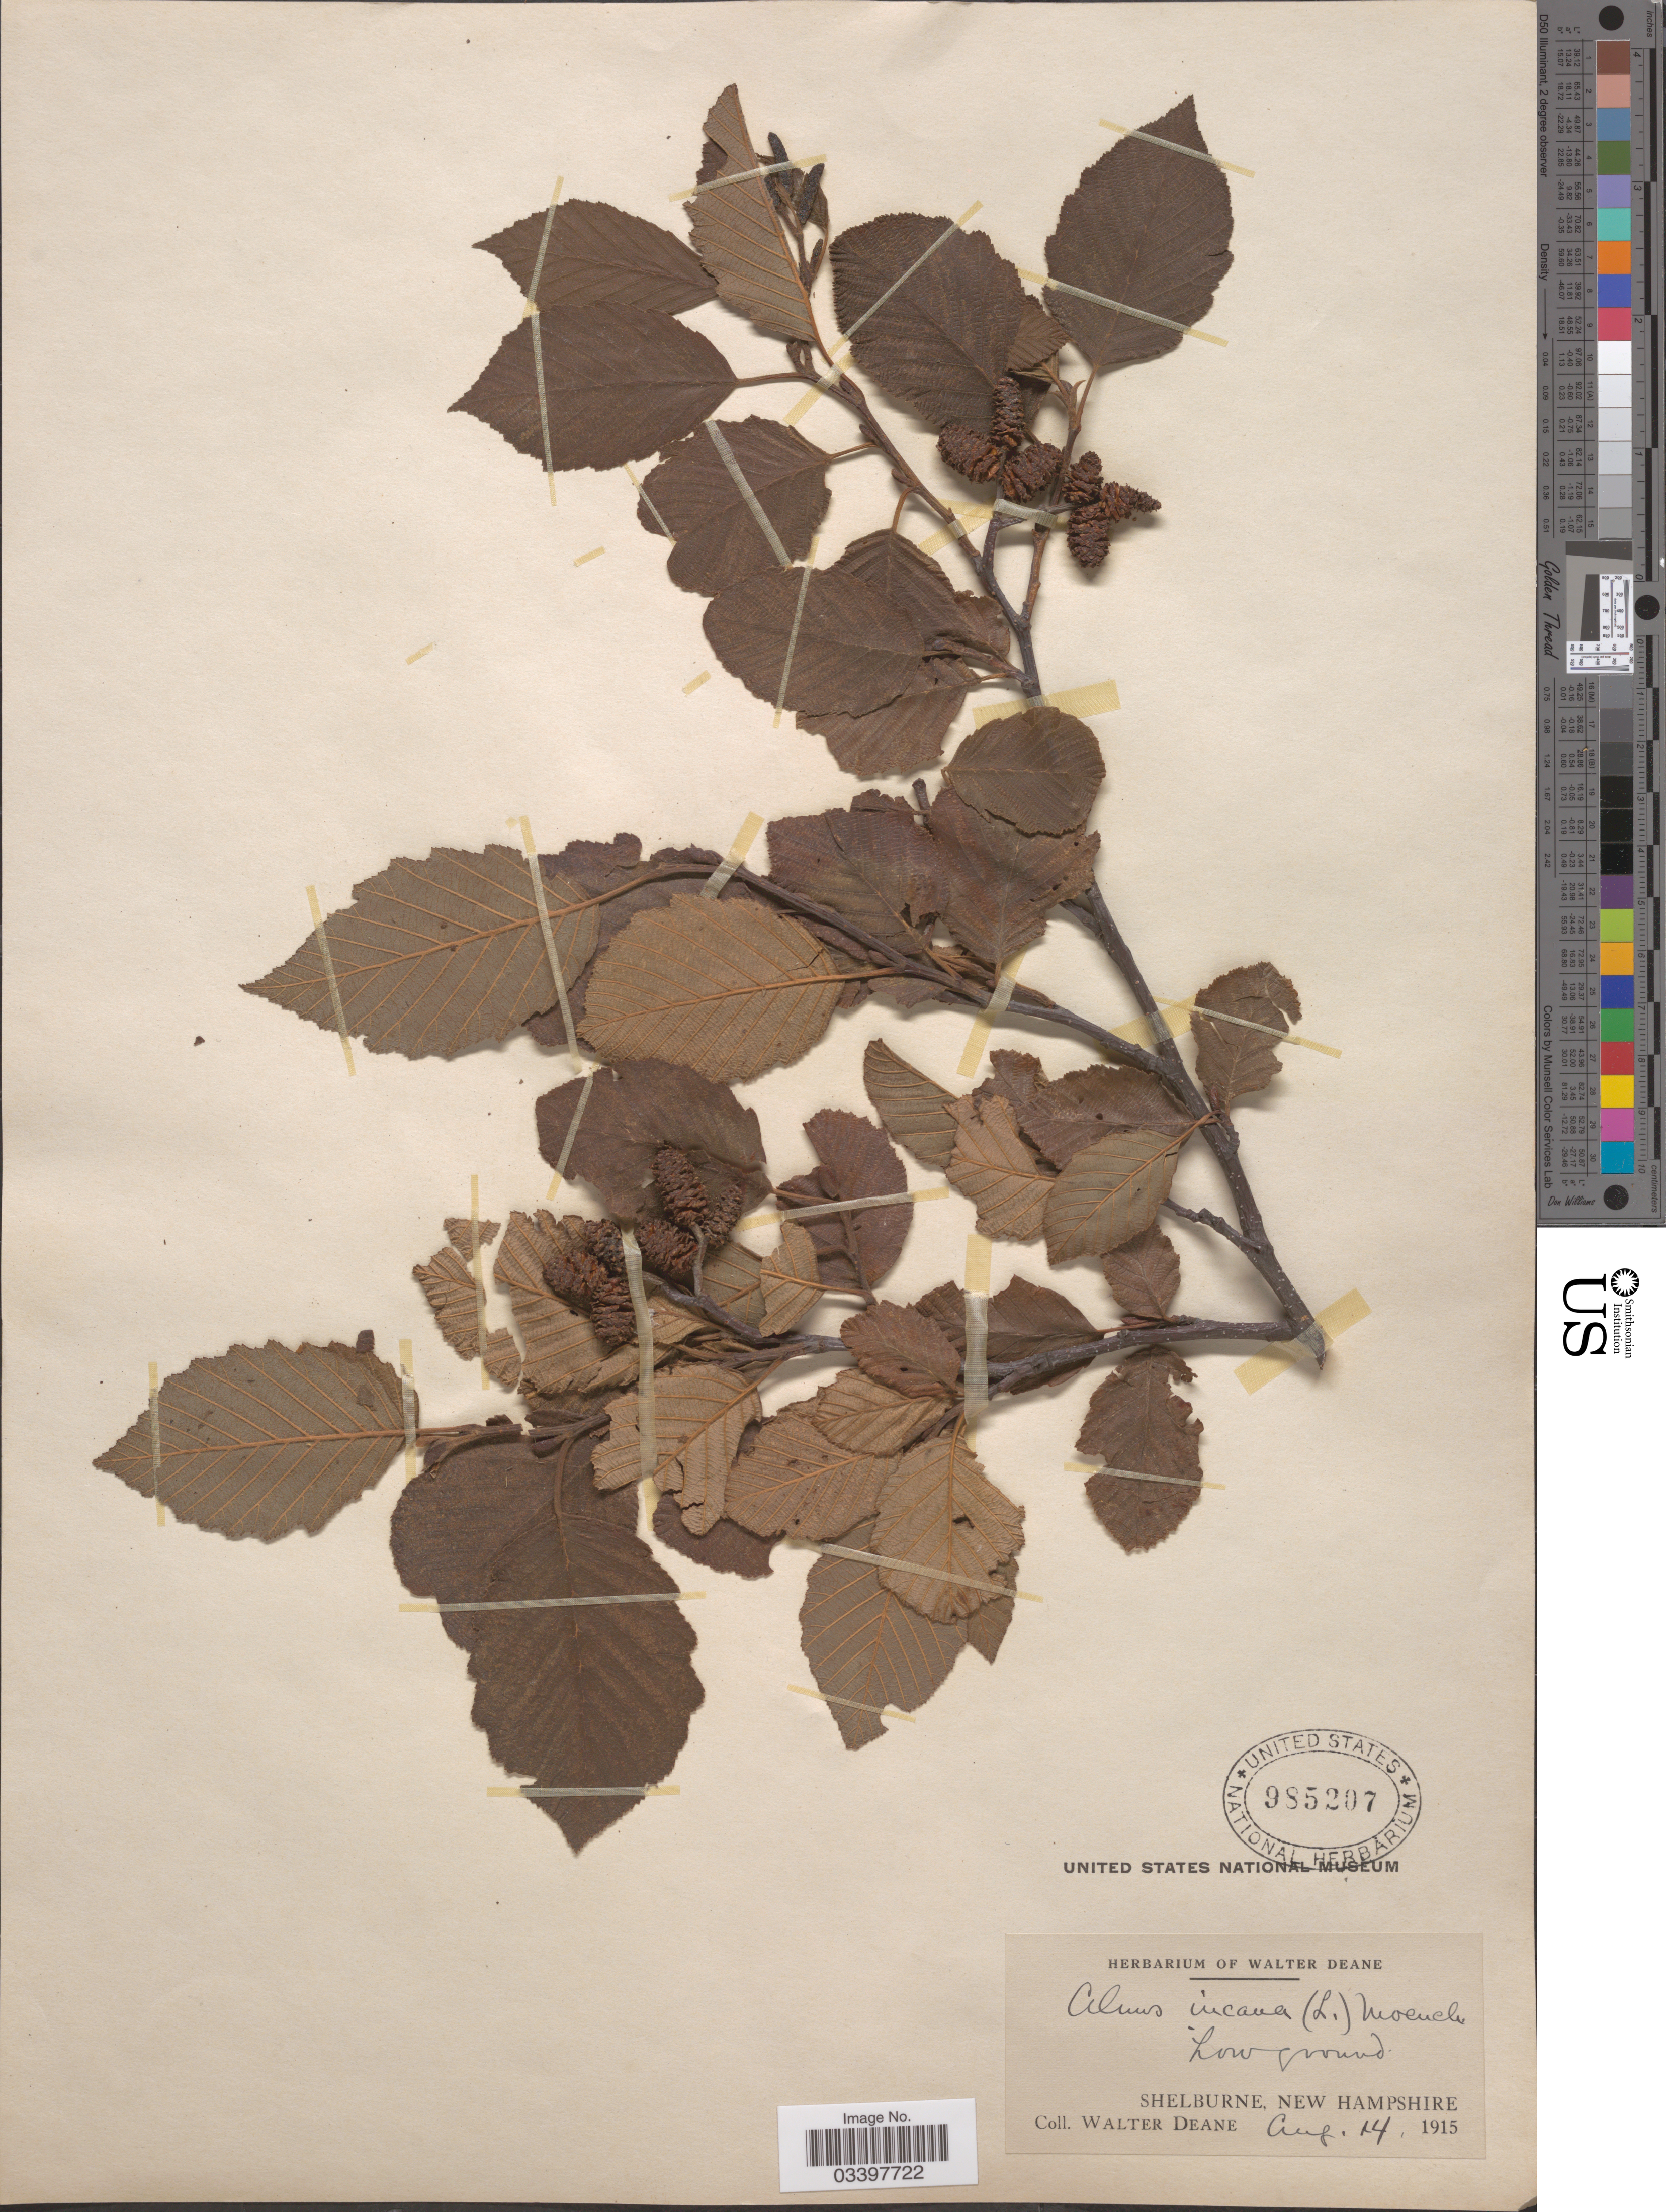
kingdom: Plantae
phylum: Tracheophyta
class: Magnoliopsida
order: Fagales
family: Betulaceae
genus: Alnus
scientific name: Alnus incana subsp. rugosa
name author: (Du Roi) R.T. Clausen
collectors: W. Deane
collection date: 1915-08-14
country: United States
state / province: New Hampshire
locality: Shelburne.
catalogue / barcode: US 985207